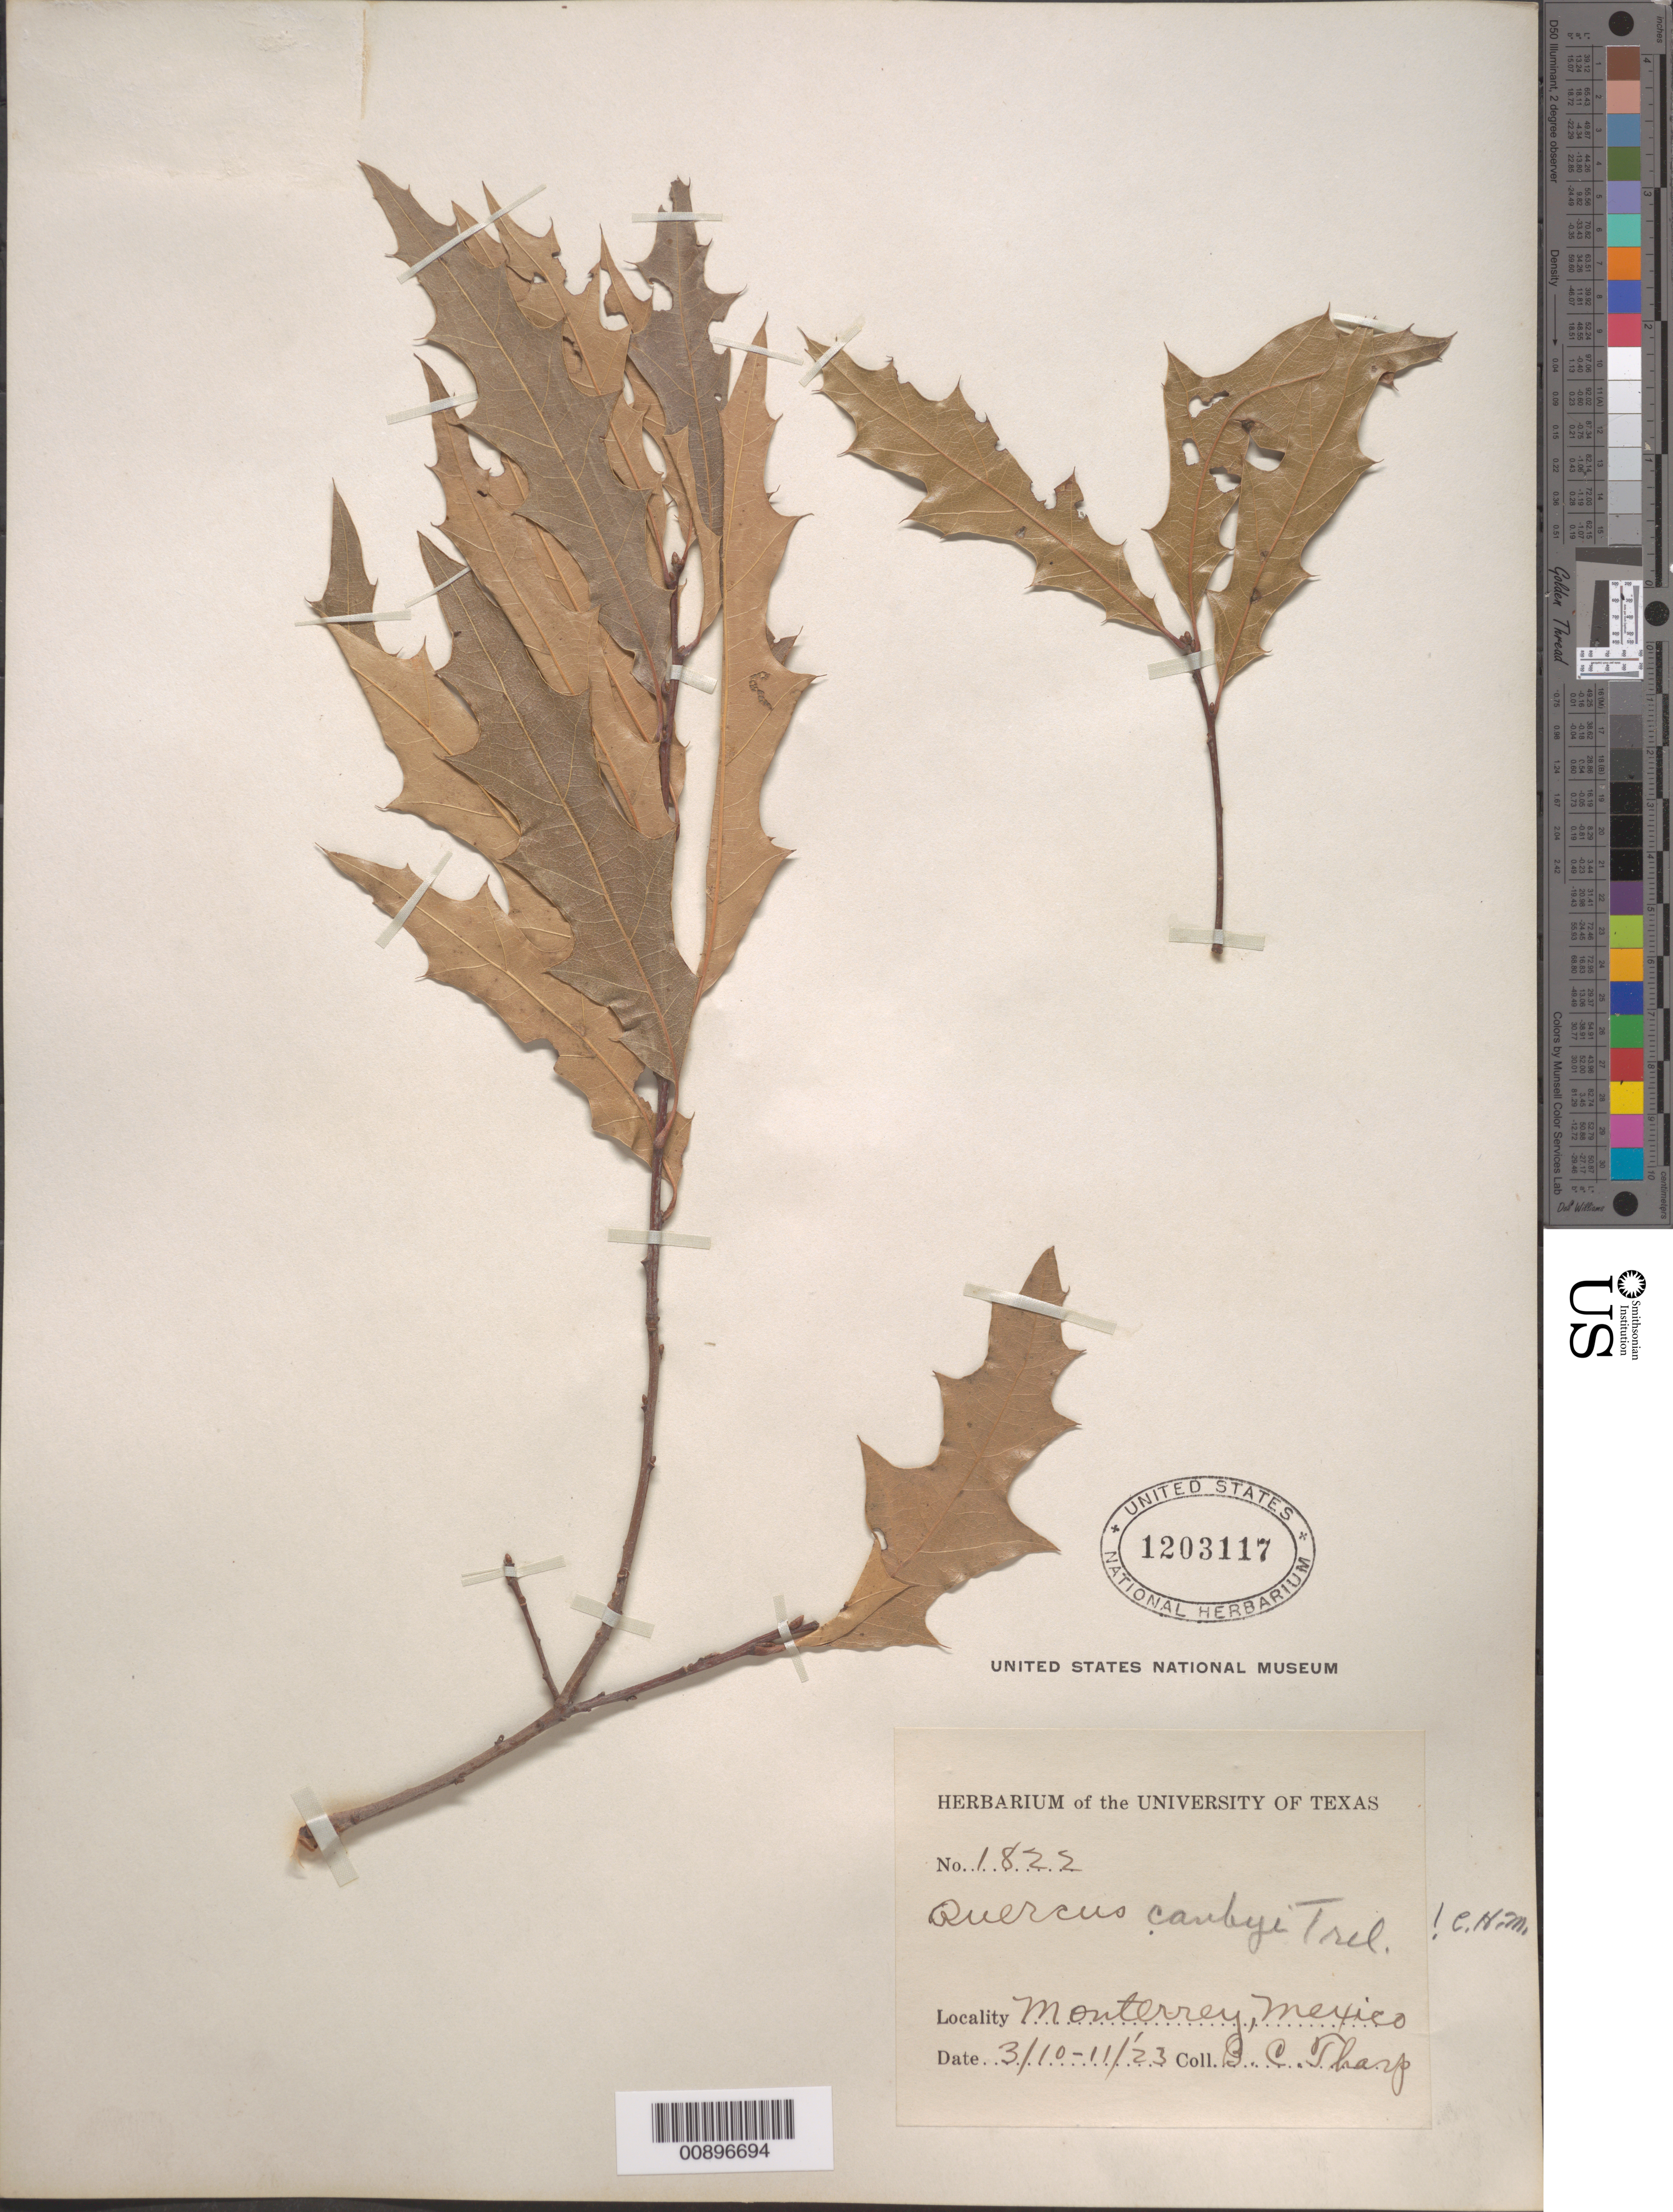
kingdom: Plantae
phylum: Tracheophyta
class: Magnoliopsida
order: Fagales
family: Fagaceae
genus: Quercus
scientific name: Quercus canbyi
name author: Trel.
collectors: B. C. Tharp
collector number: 1822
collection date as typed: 10 Mar 1923 to 11 Mar 1923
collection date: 1923-03-10/1923-03-11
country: Mexico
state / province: Nuevo León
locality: Monterrey.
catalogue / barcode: US 1203117